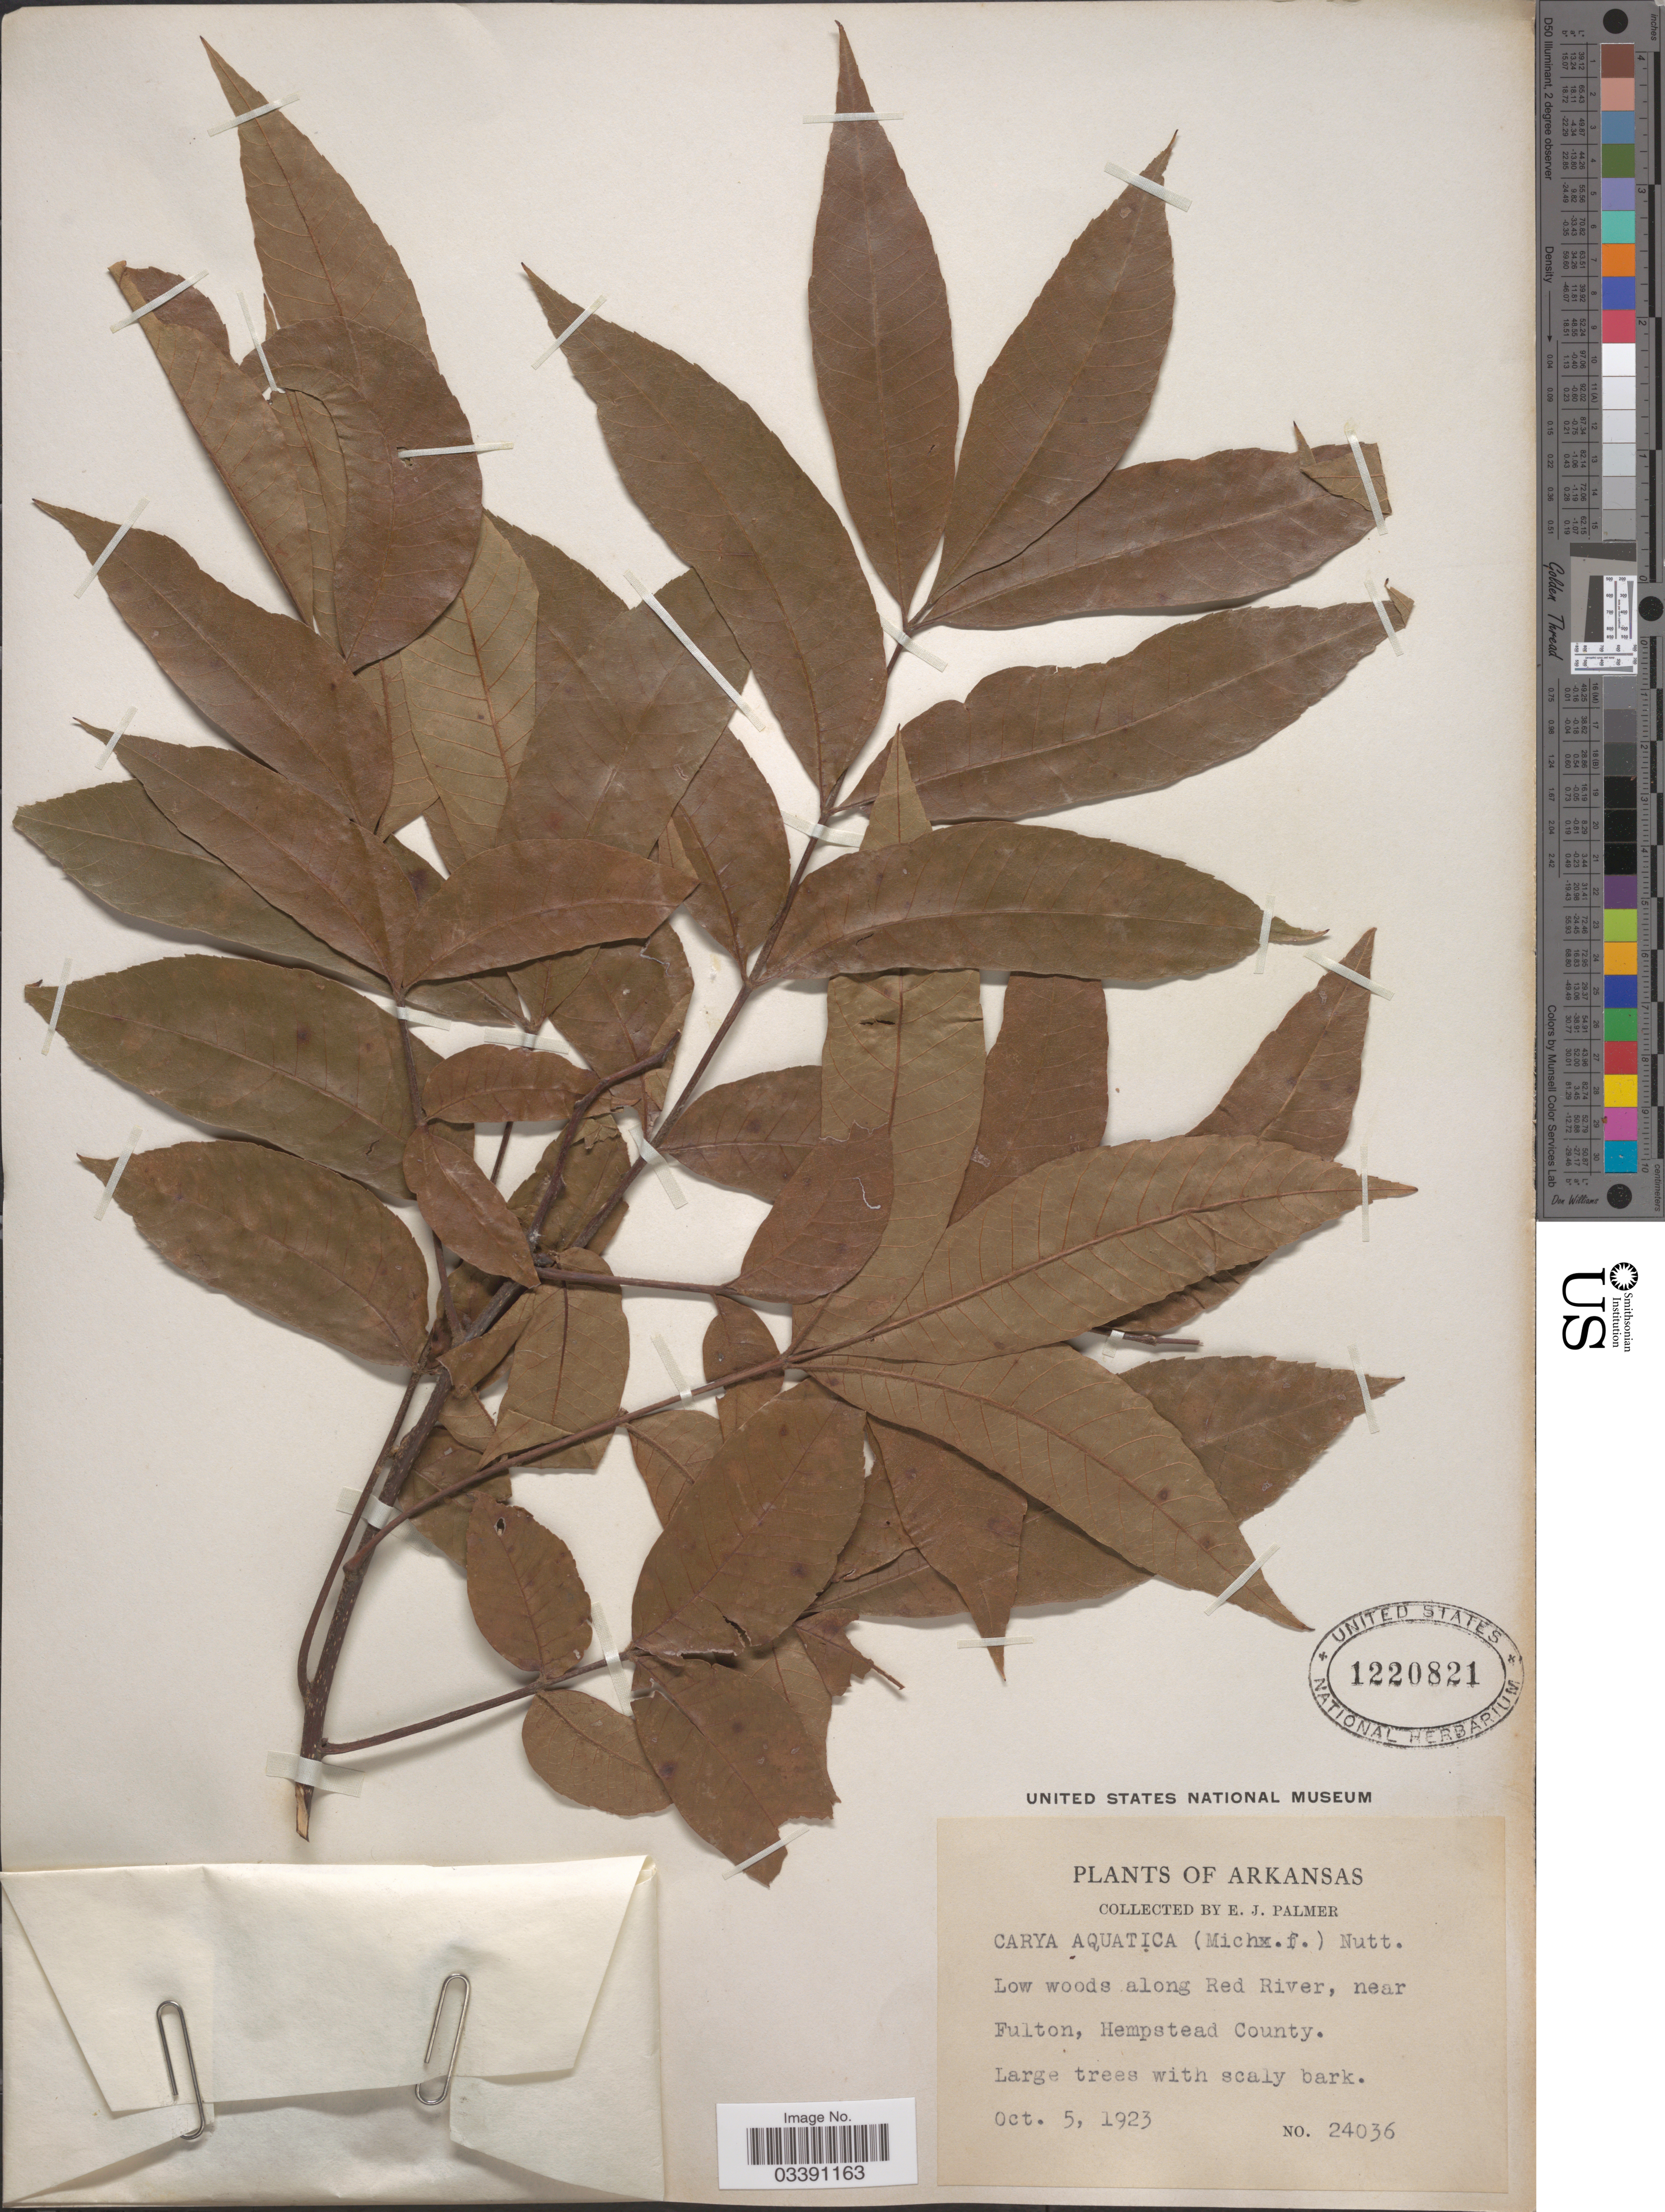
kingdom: Plantae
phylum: Tracheophyta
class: Magnoliopsida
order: Fagales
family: Juglandaceae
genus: Carya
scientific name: Carya aquatica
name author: (F. Michx.) Nutt.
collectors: E. J. Palmer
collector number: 24036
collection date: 1923-10-05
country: United States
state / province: Arkansas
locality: Low woods along Red River, near Fulton, Hempstead County.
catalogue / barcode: US 1220821